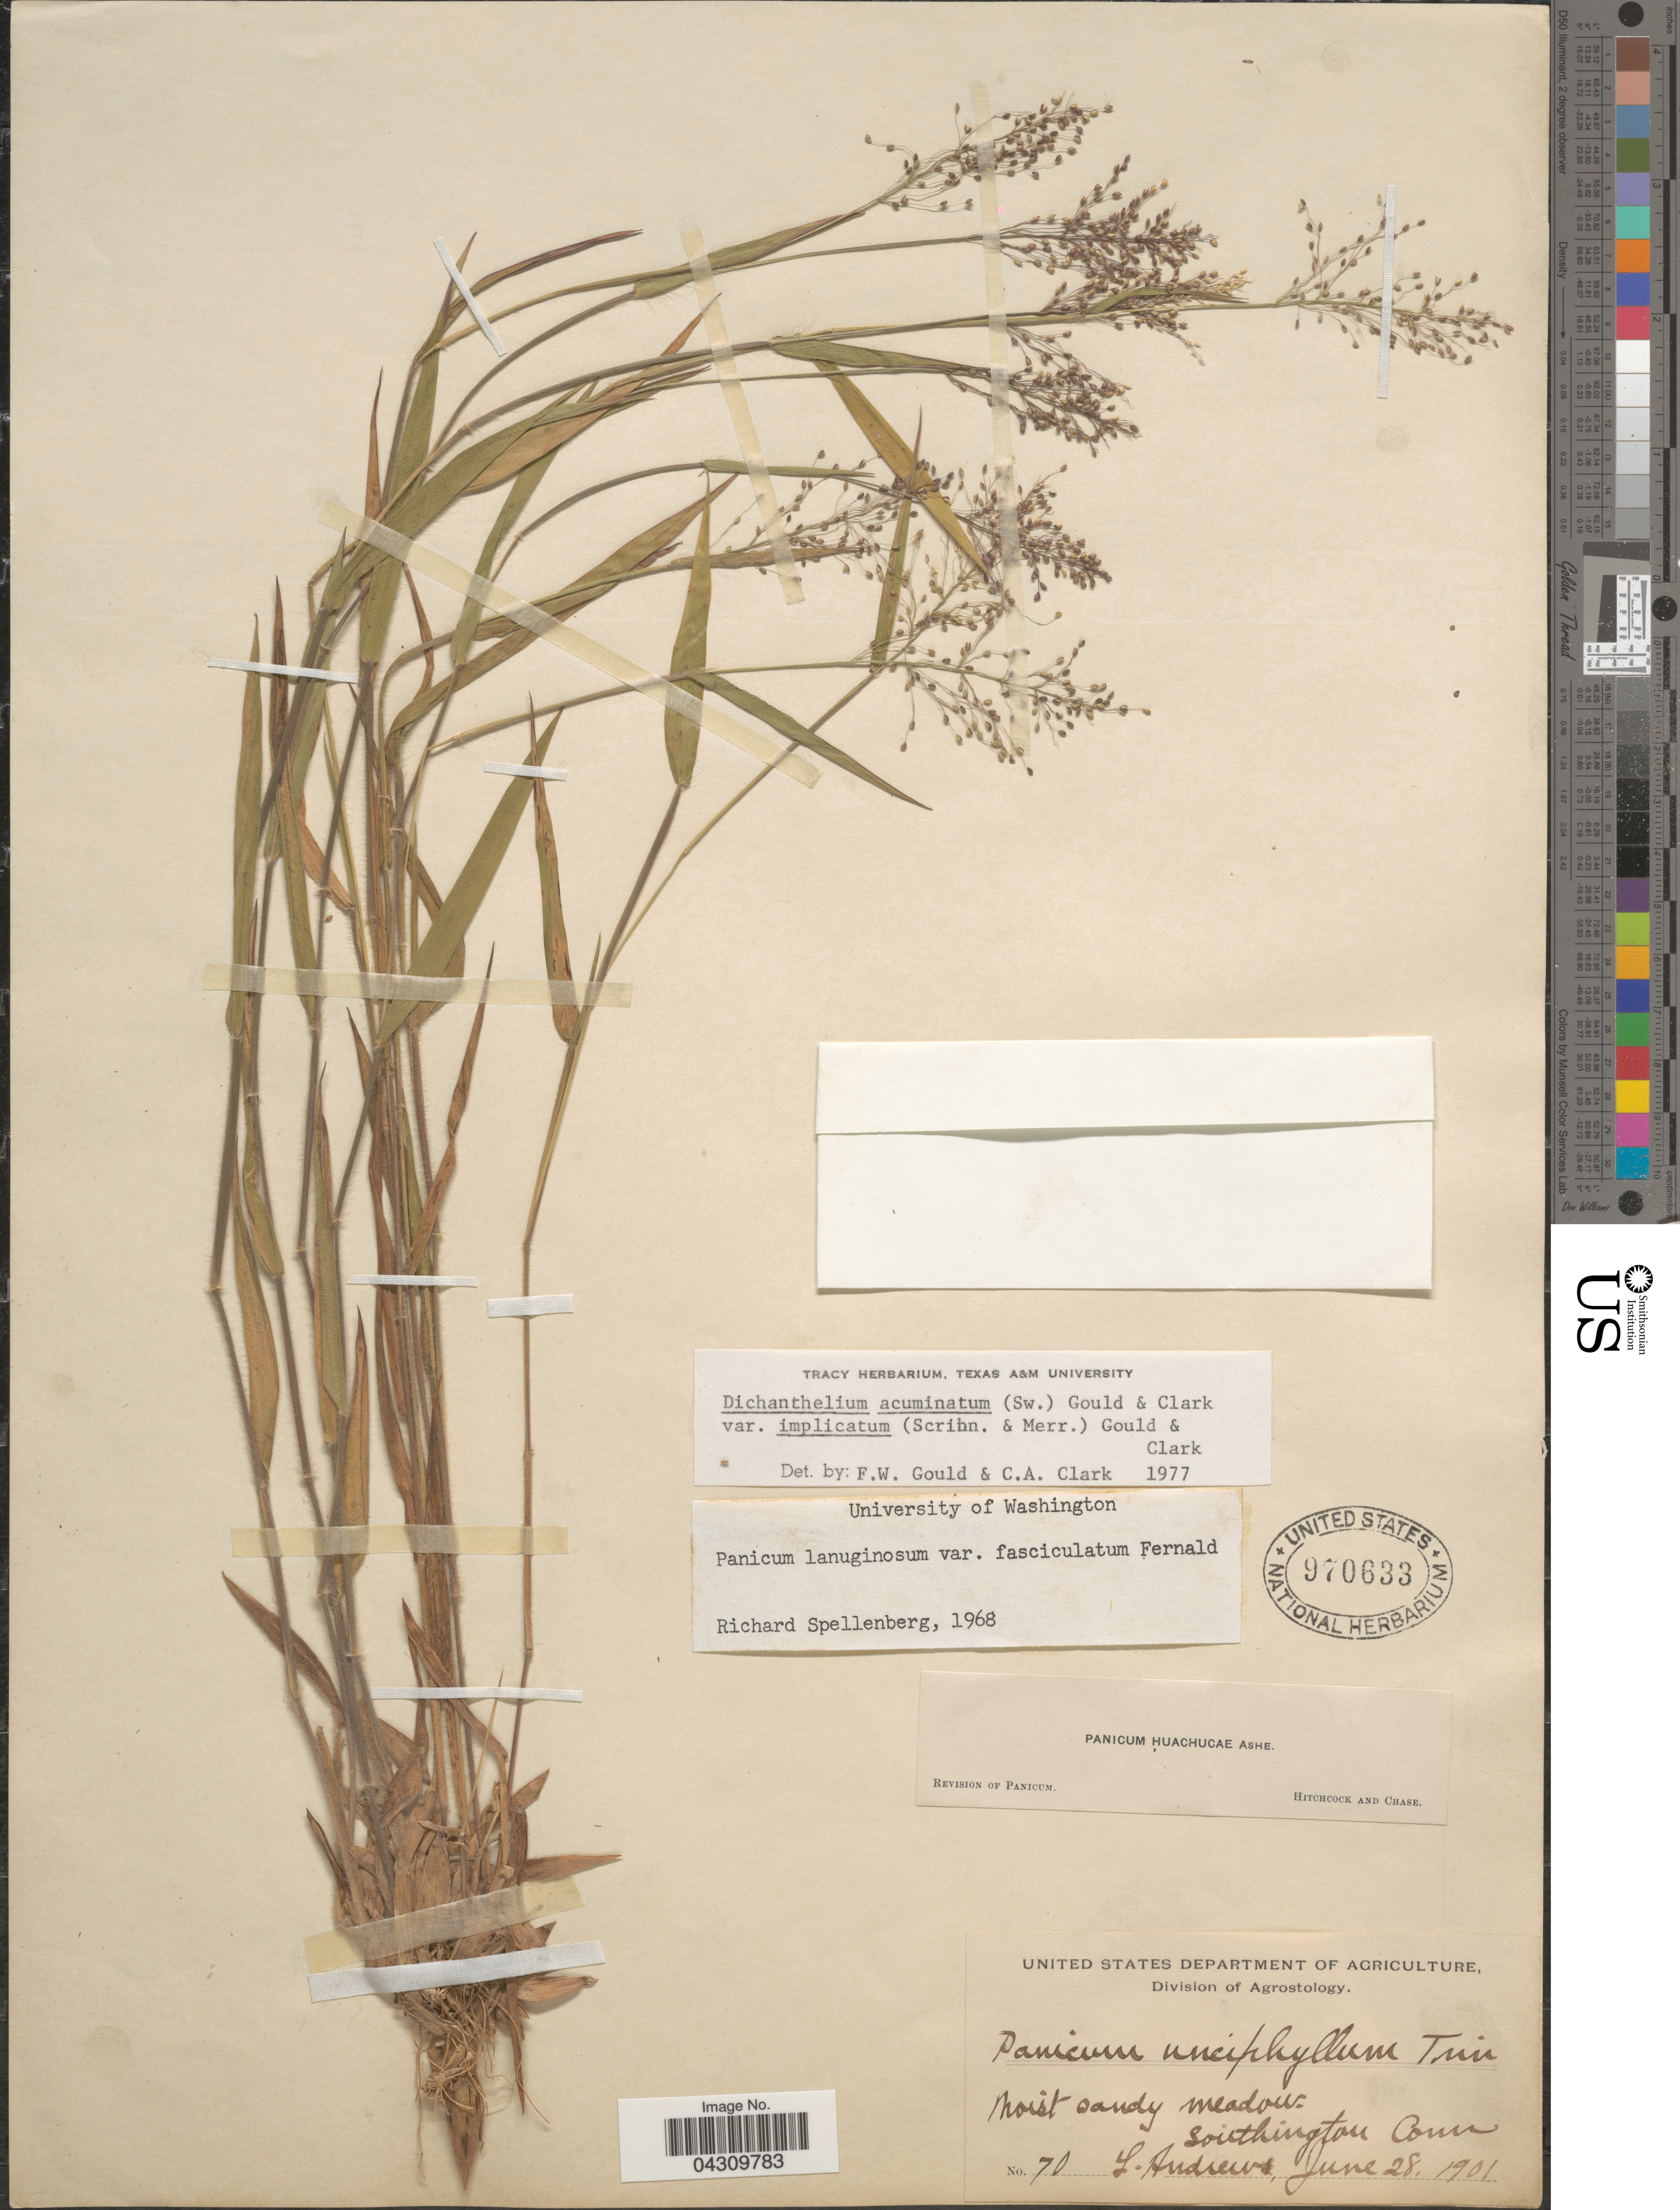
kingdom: Plantae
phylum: Tracheophyta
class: Liliopsida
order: Poales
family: Poaceae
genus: Dichanthelium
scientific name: Dichanthelium acuminatum var. acuminatum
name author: (Sw.) Gould & C.A. Clark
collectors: L. Andrews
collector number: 70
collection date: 1901-06-28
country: United States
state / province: Connecticut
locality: Southington.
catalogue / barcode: US 970633